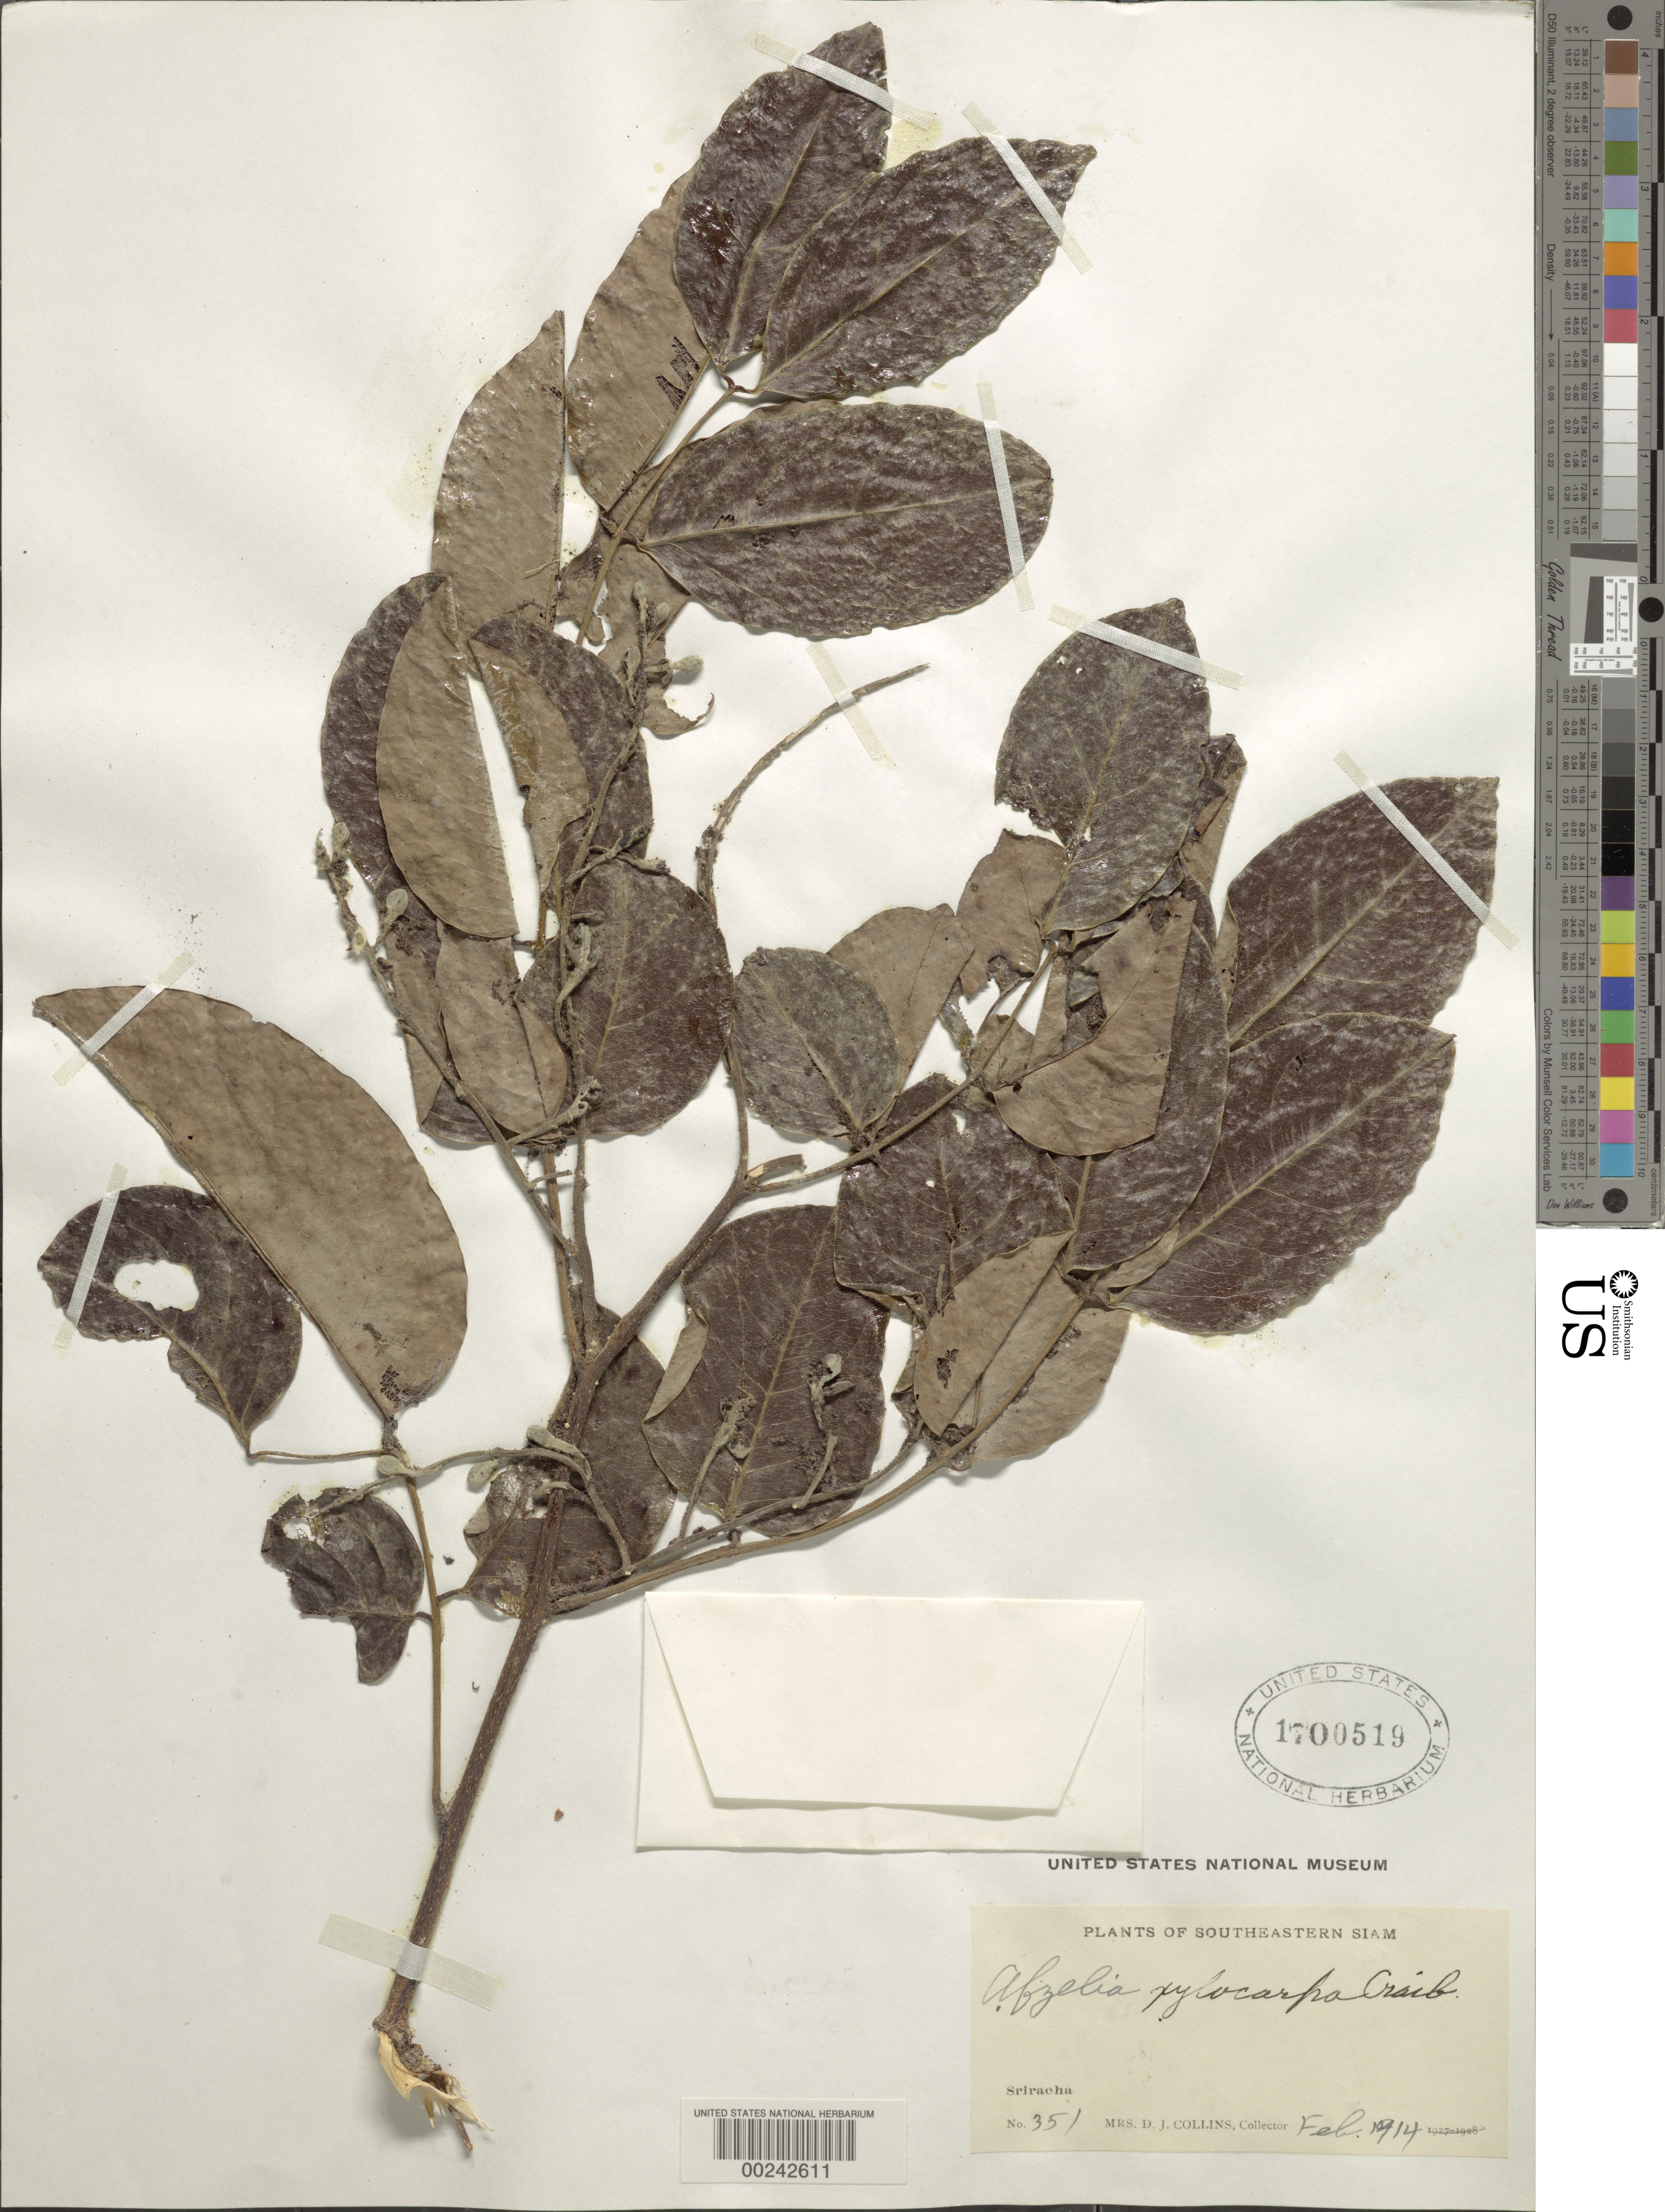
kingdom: Plantae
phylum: Tracheophyta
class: Magnoliopsida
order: Fabales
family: Fabaceae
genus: Afzelia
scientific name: Afzelia xylocarpa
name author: Craib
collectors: Mrs. D. J. Collins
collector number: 351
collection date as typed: Feb 1914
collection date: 1914-02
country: Thailand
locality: Sriracha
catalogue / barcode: US 1700519